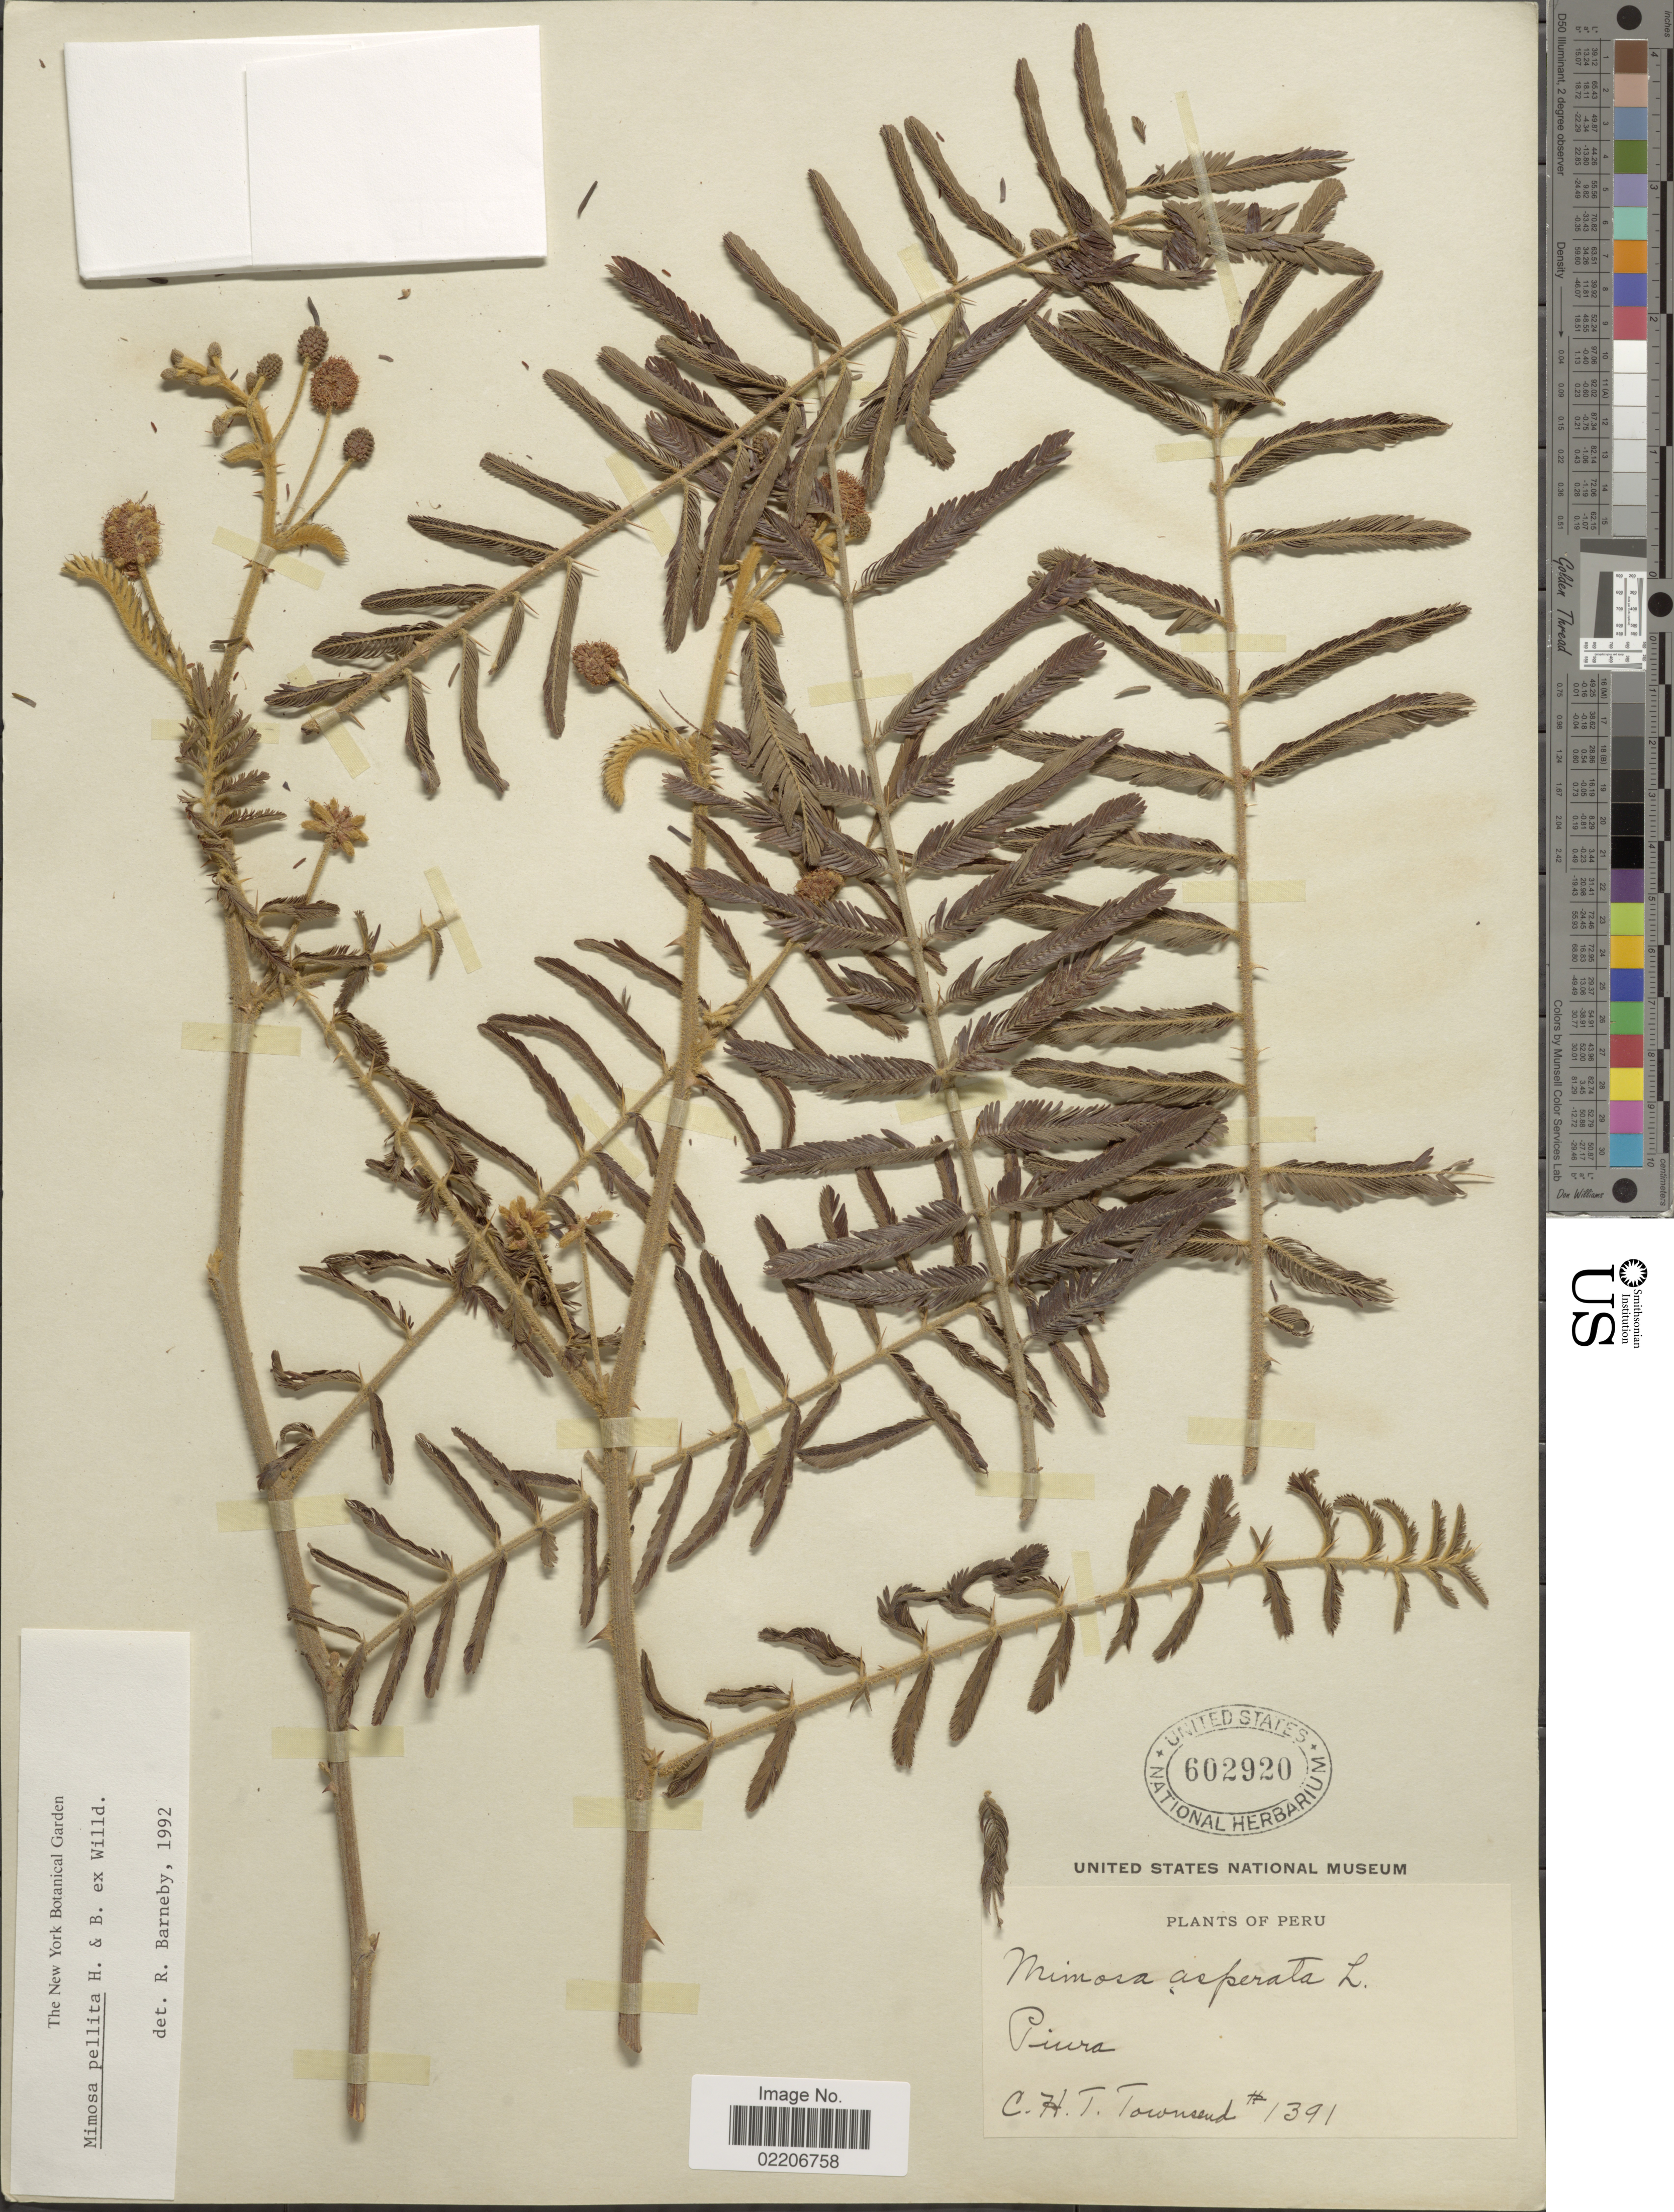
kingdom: Plantae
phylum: Tracheophyta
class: Magnoliopsida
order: Fabales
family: Fabaceae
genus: Mimosa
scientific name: Mimosa pellita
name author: Humb. & Bonpl. ex Willd.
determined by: Barneby, Rupert C., (NY)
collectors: C. H. T. Townsend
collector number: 1391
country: Peru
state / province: Piura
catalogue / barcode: US 602920